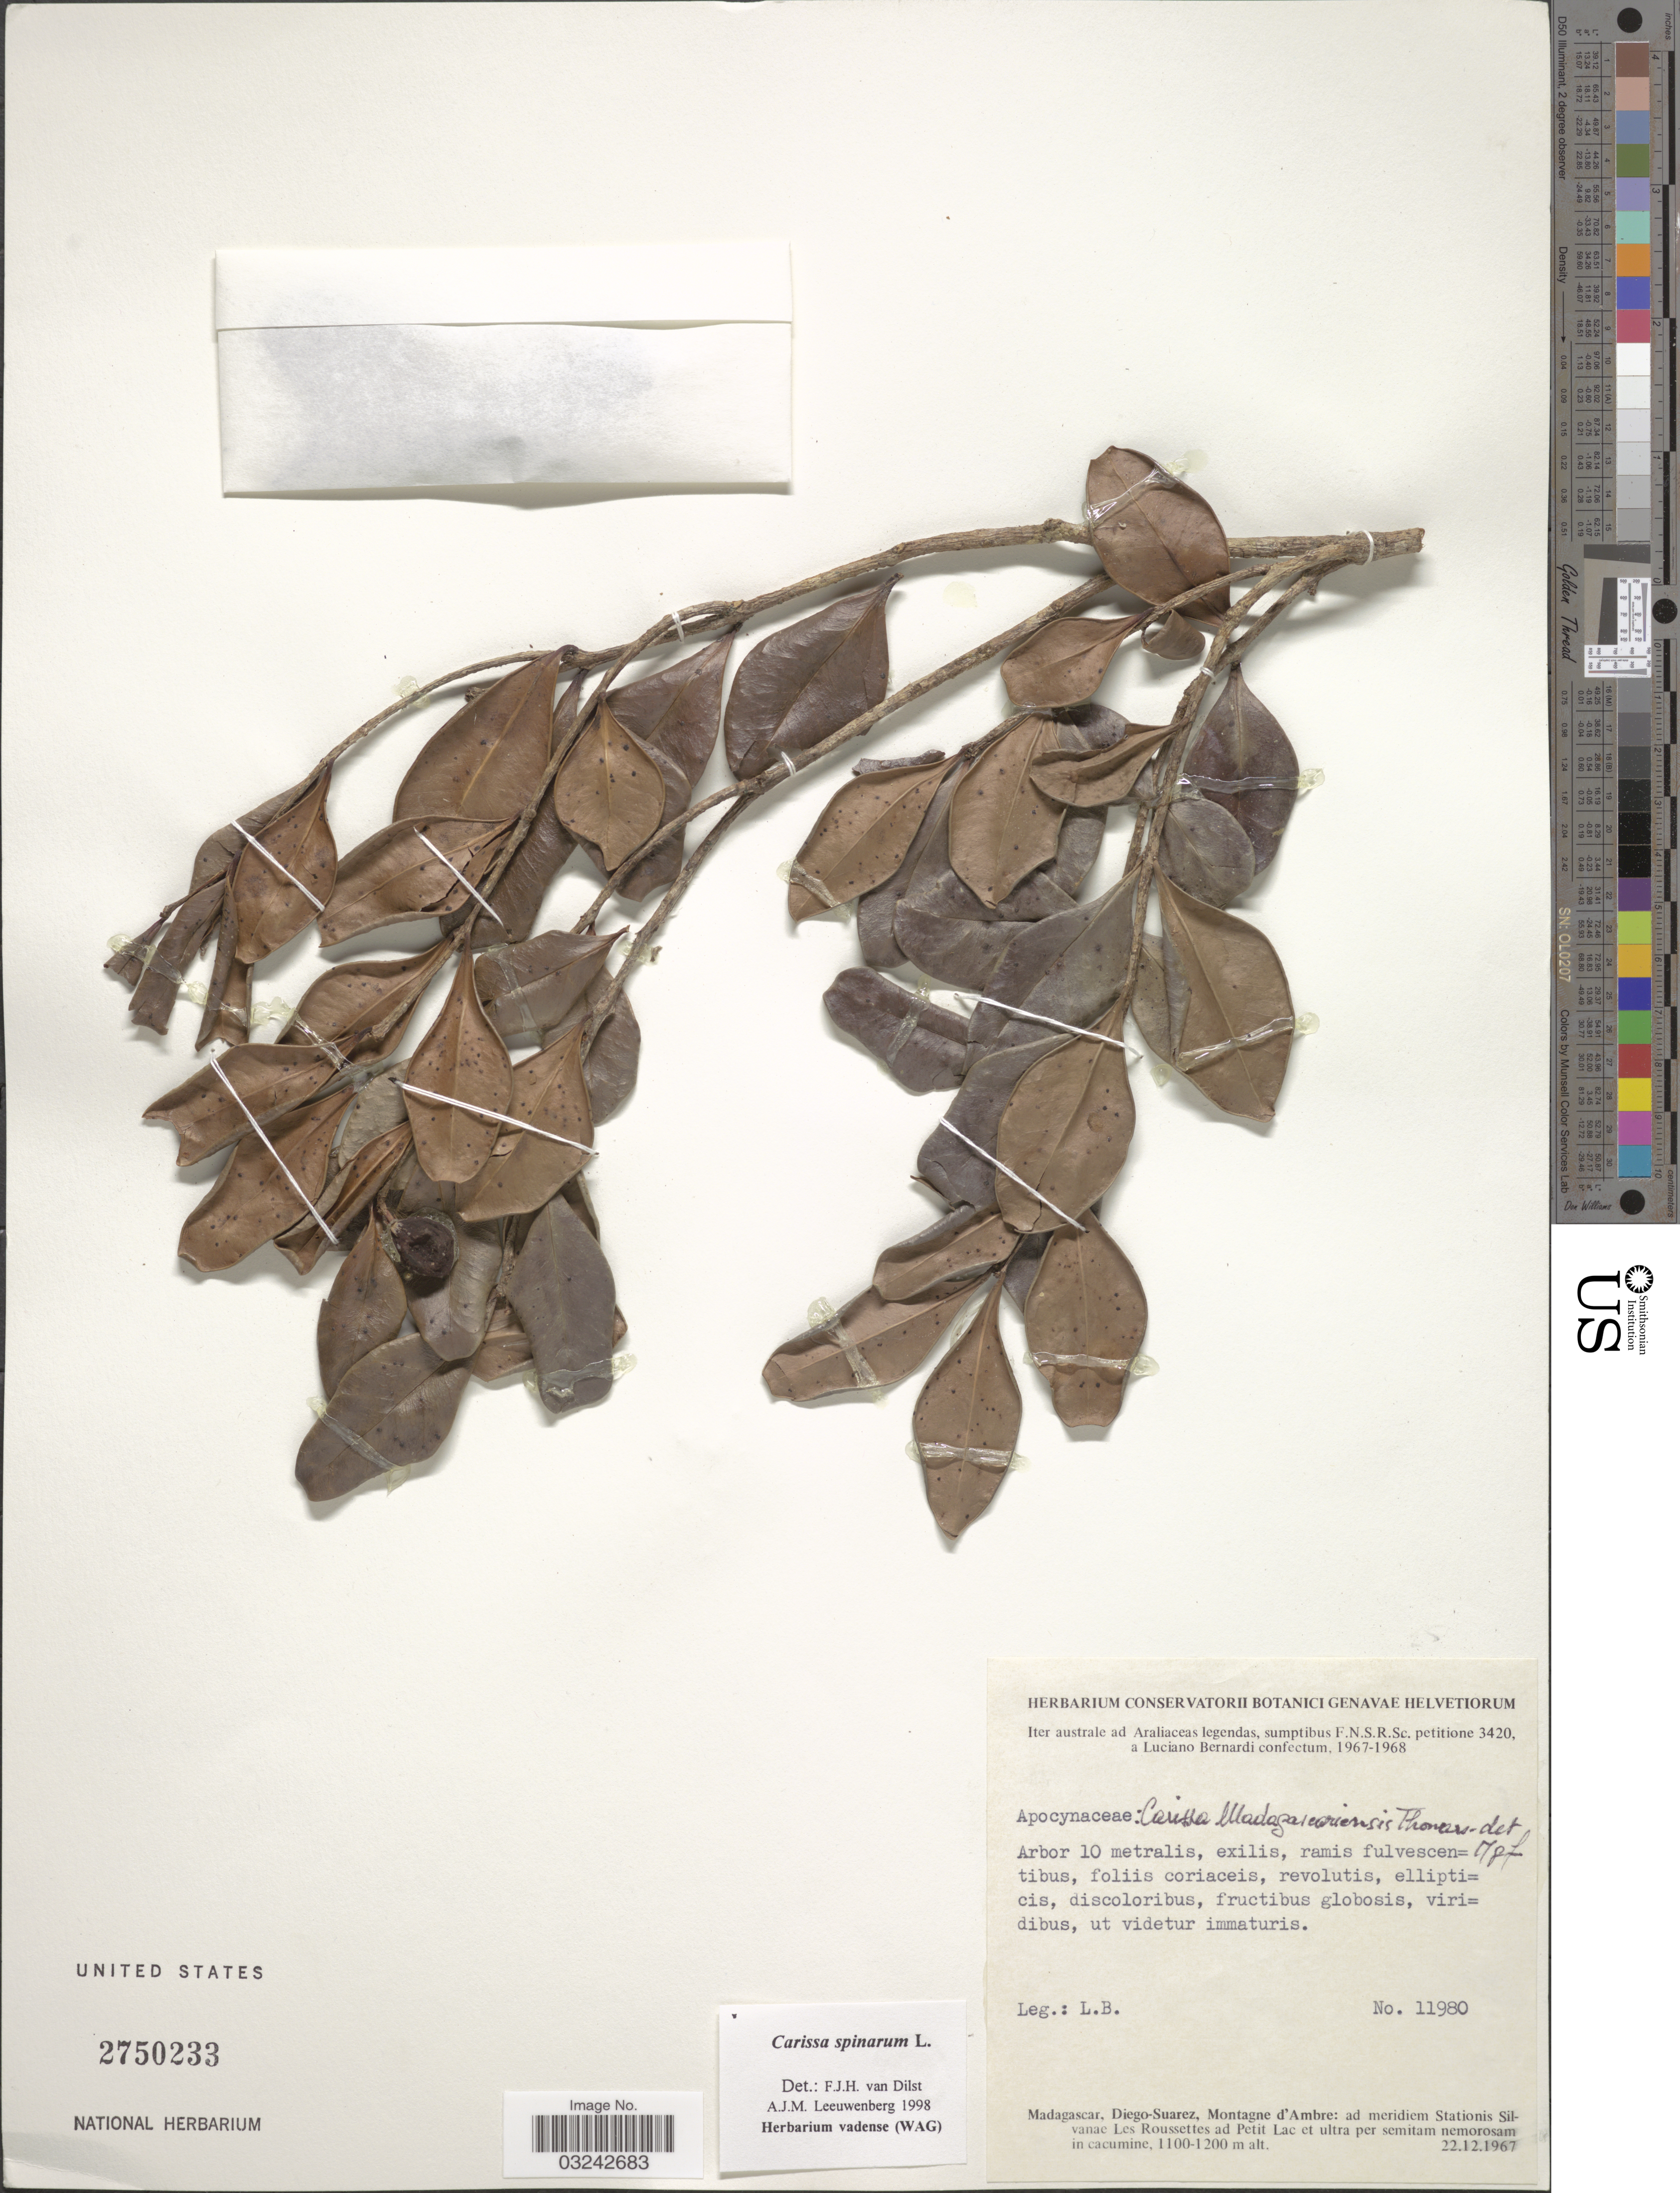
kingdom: Plantae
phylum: Tracheophyta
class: Magnoliopsida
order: Gentianales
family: Apocynaceae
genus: Carissa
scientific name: Carissa spinarum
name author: L.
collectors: L. Bernardi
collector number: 11980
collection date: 1967-12-22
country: Madagascar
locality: Diego-Suarez, Montagne d'Ambre: ad meridiem Stationis Silvanae Les Roussettes ad Petit Lac et ultra per semitam nemorosam in cacumine.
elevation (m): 1100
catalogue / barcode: US 2750233